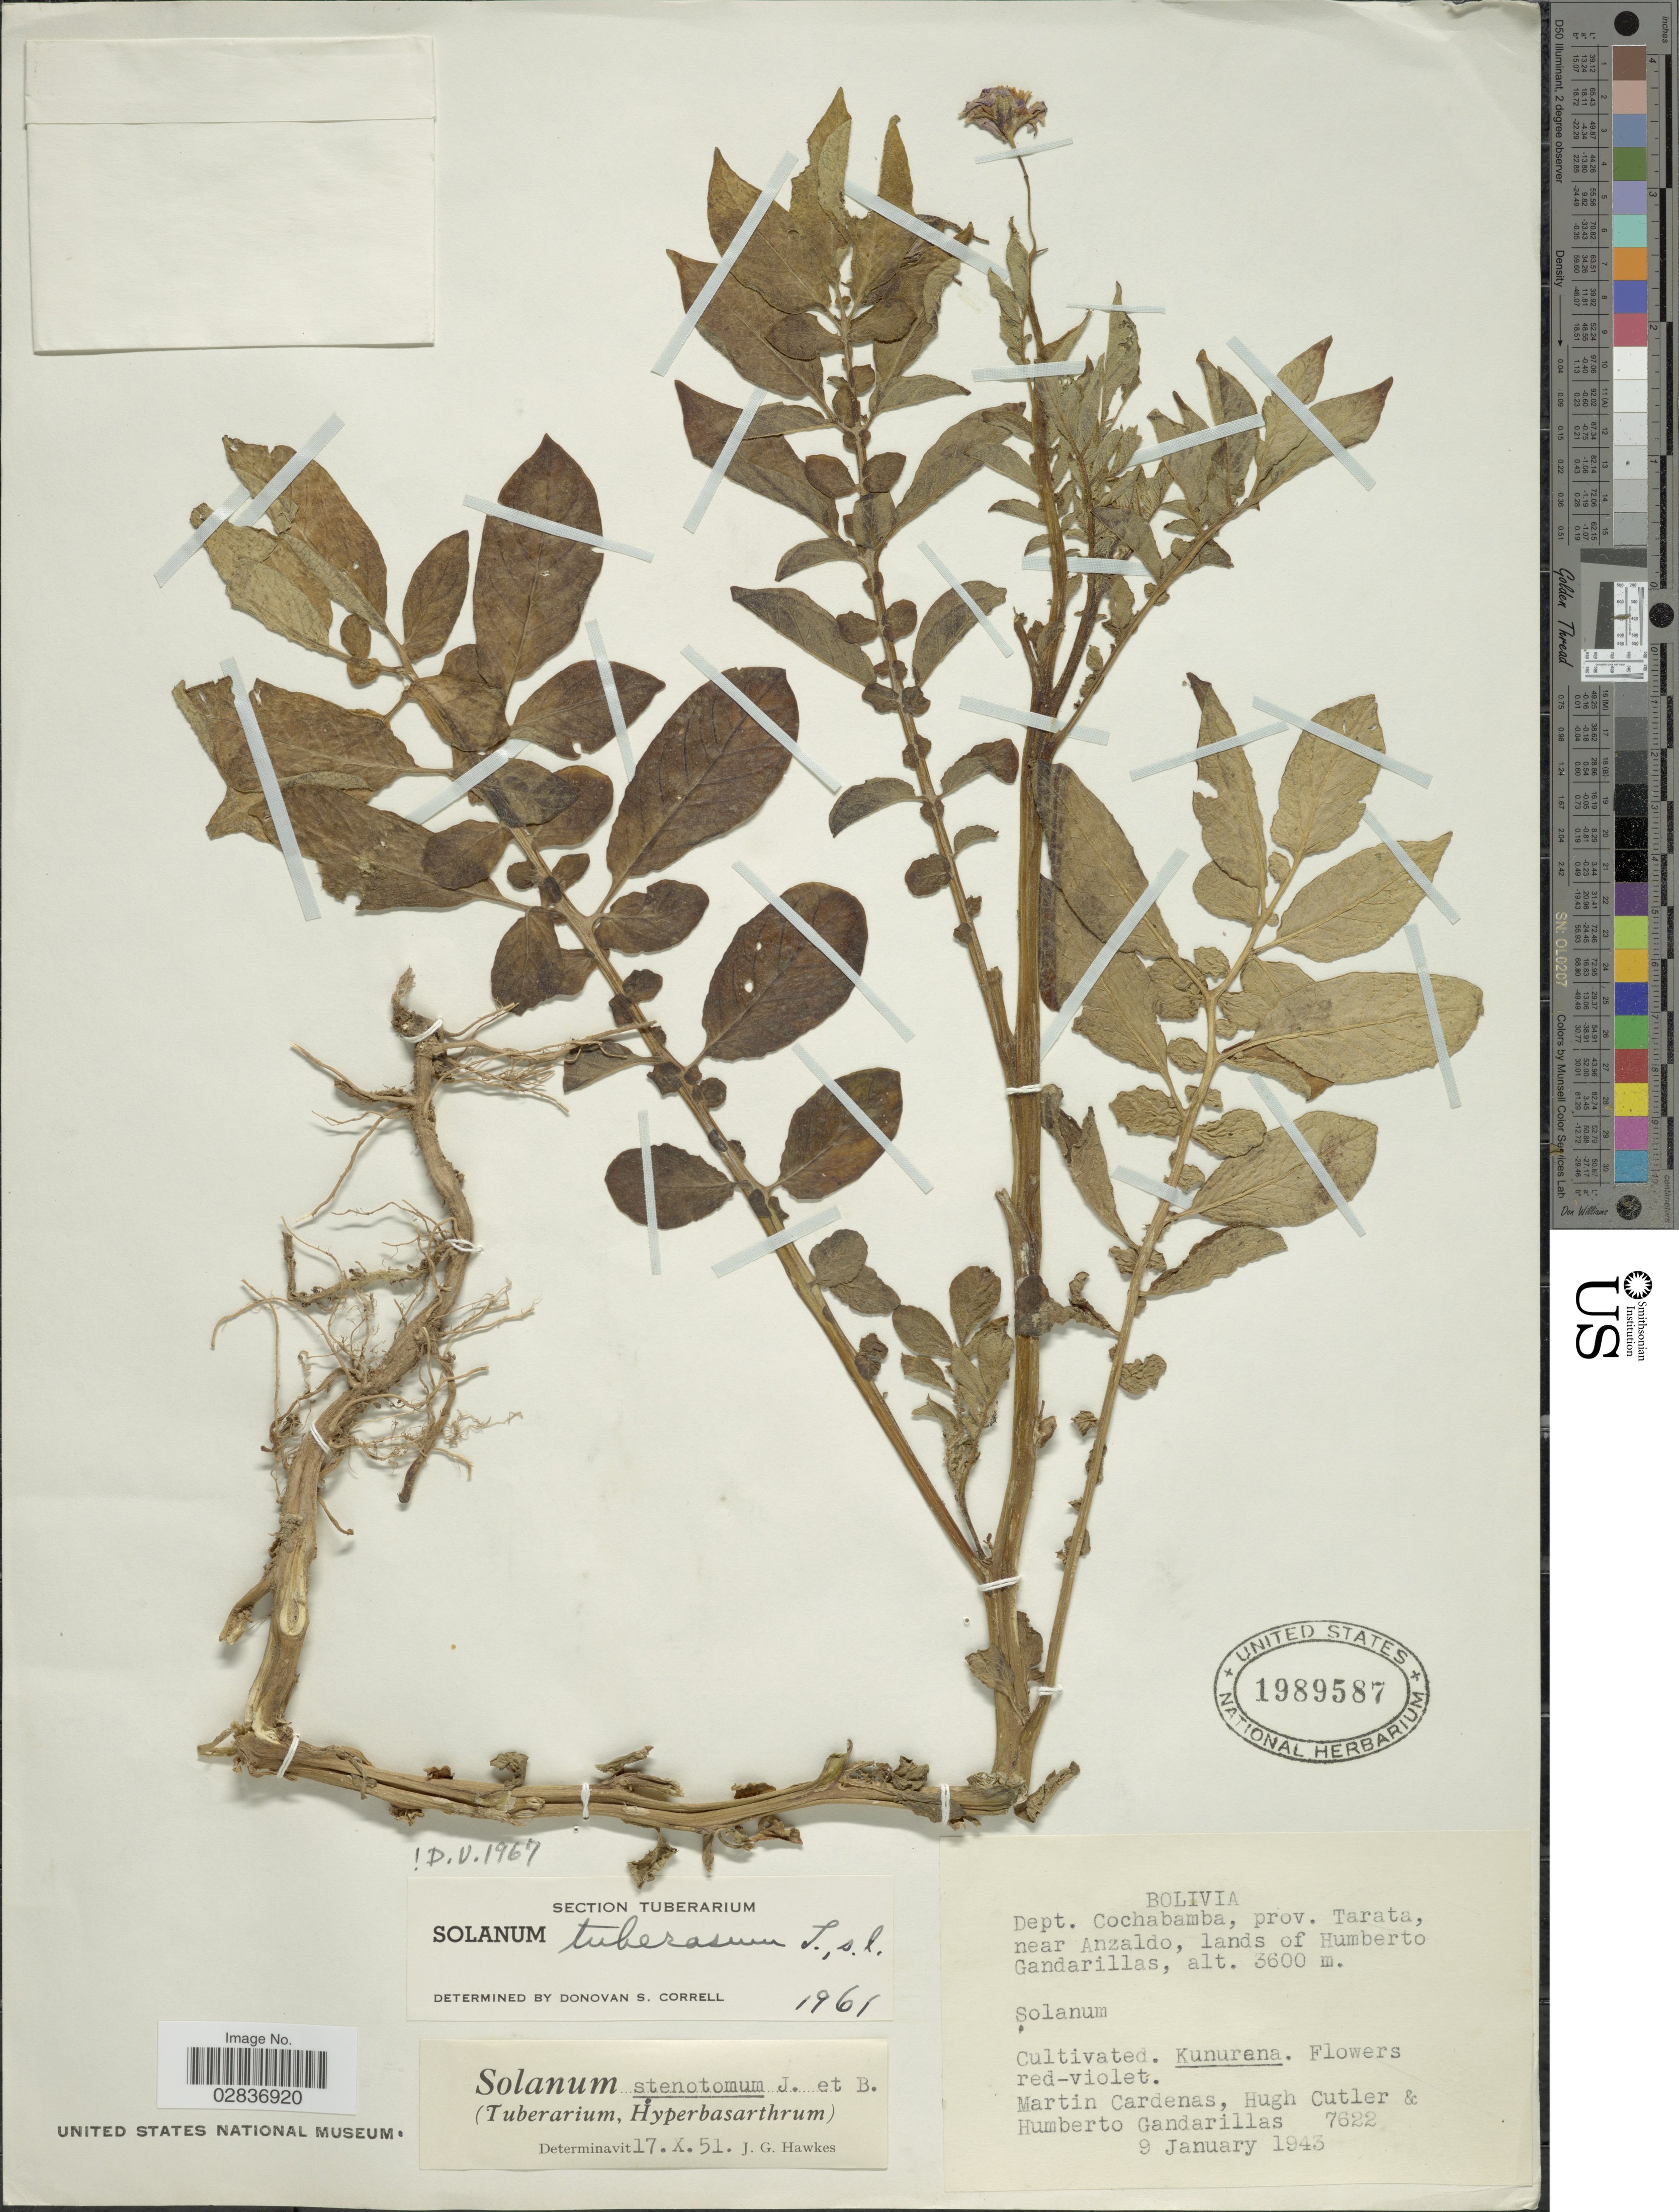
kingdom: Plantae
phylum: Tracheophyta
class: Magnoliopsida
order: Solanales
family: Solanaceae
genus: Solanum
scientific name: Solanum tuberosum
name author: L.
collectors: M. Cárdenas, H. C. Cutler & H. Gandarillas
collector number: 7622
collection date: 1943-01-09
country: Bolivia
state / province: Cochabamba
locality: Dept. Cochabamba, prov. Tarata, near Anzaldo, lands of Humberto Gandarillas.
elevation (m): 3600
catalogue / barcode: US 1989587